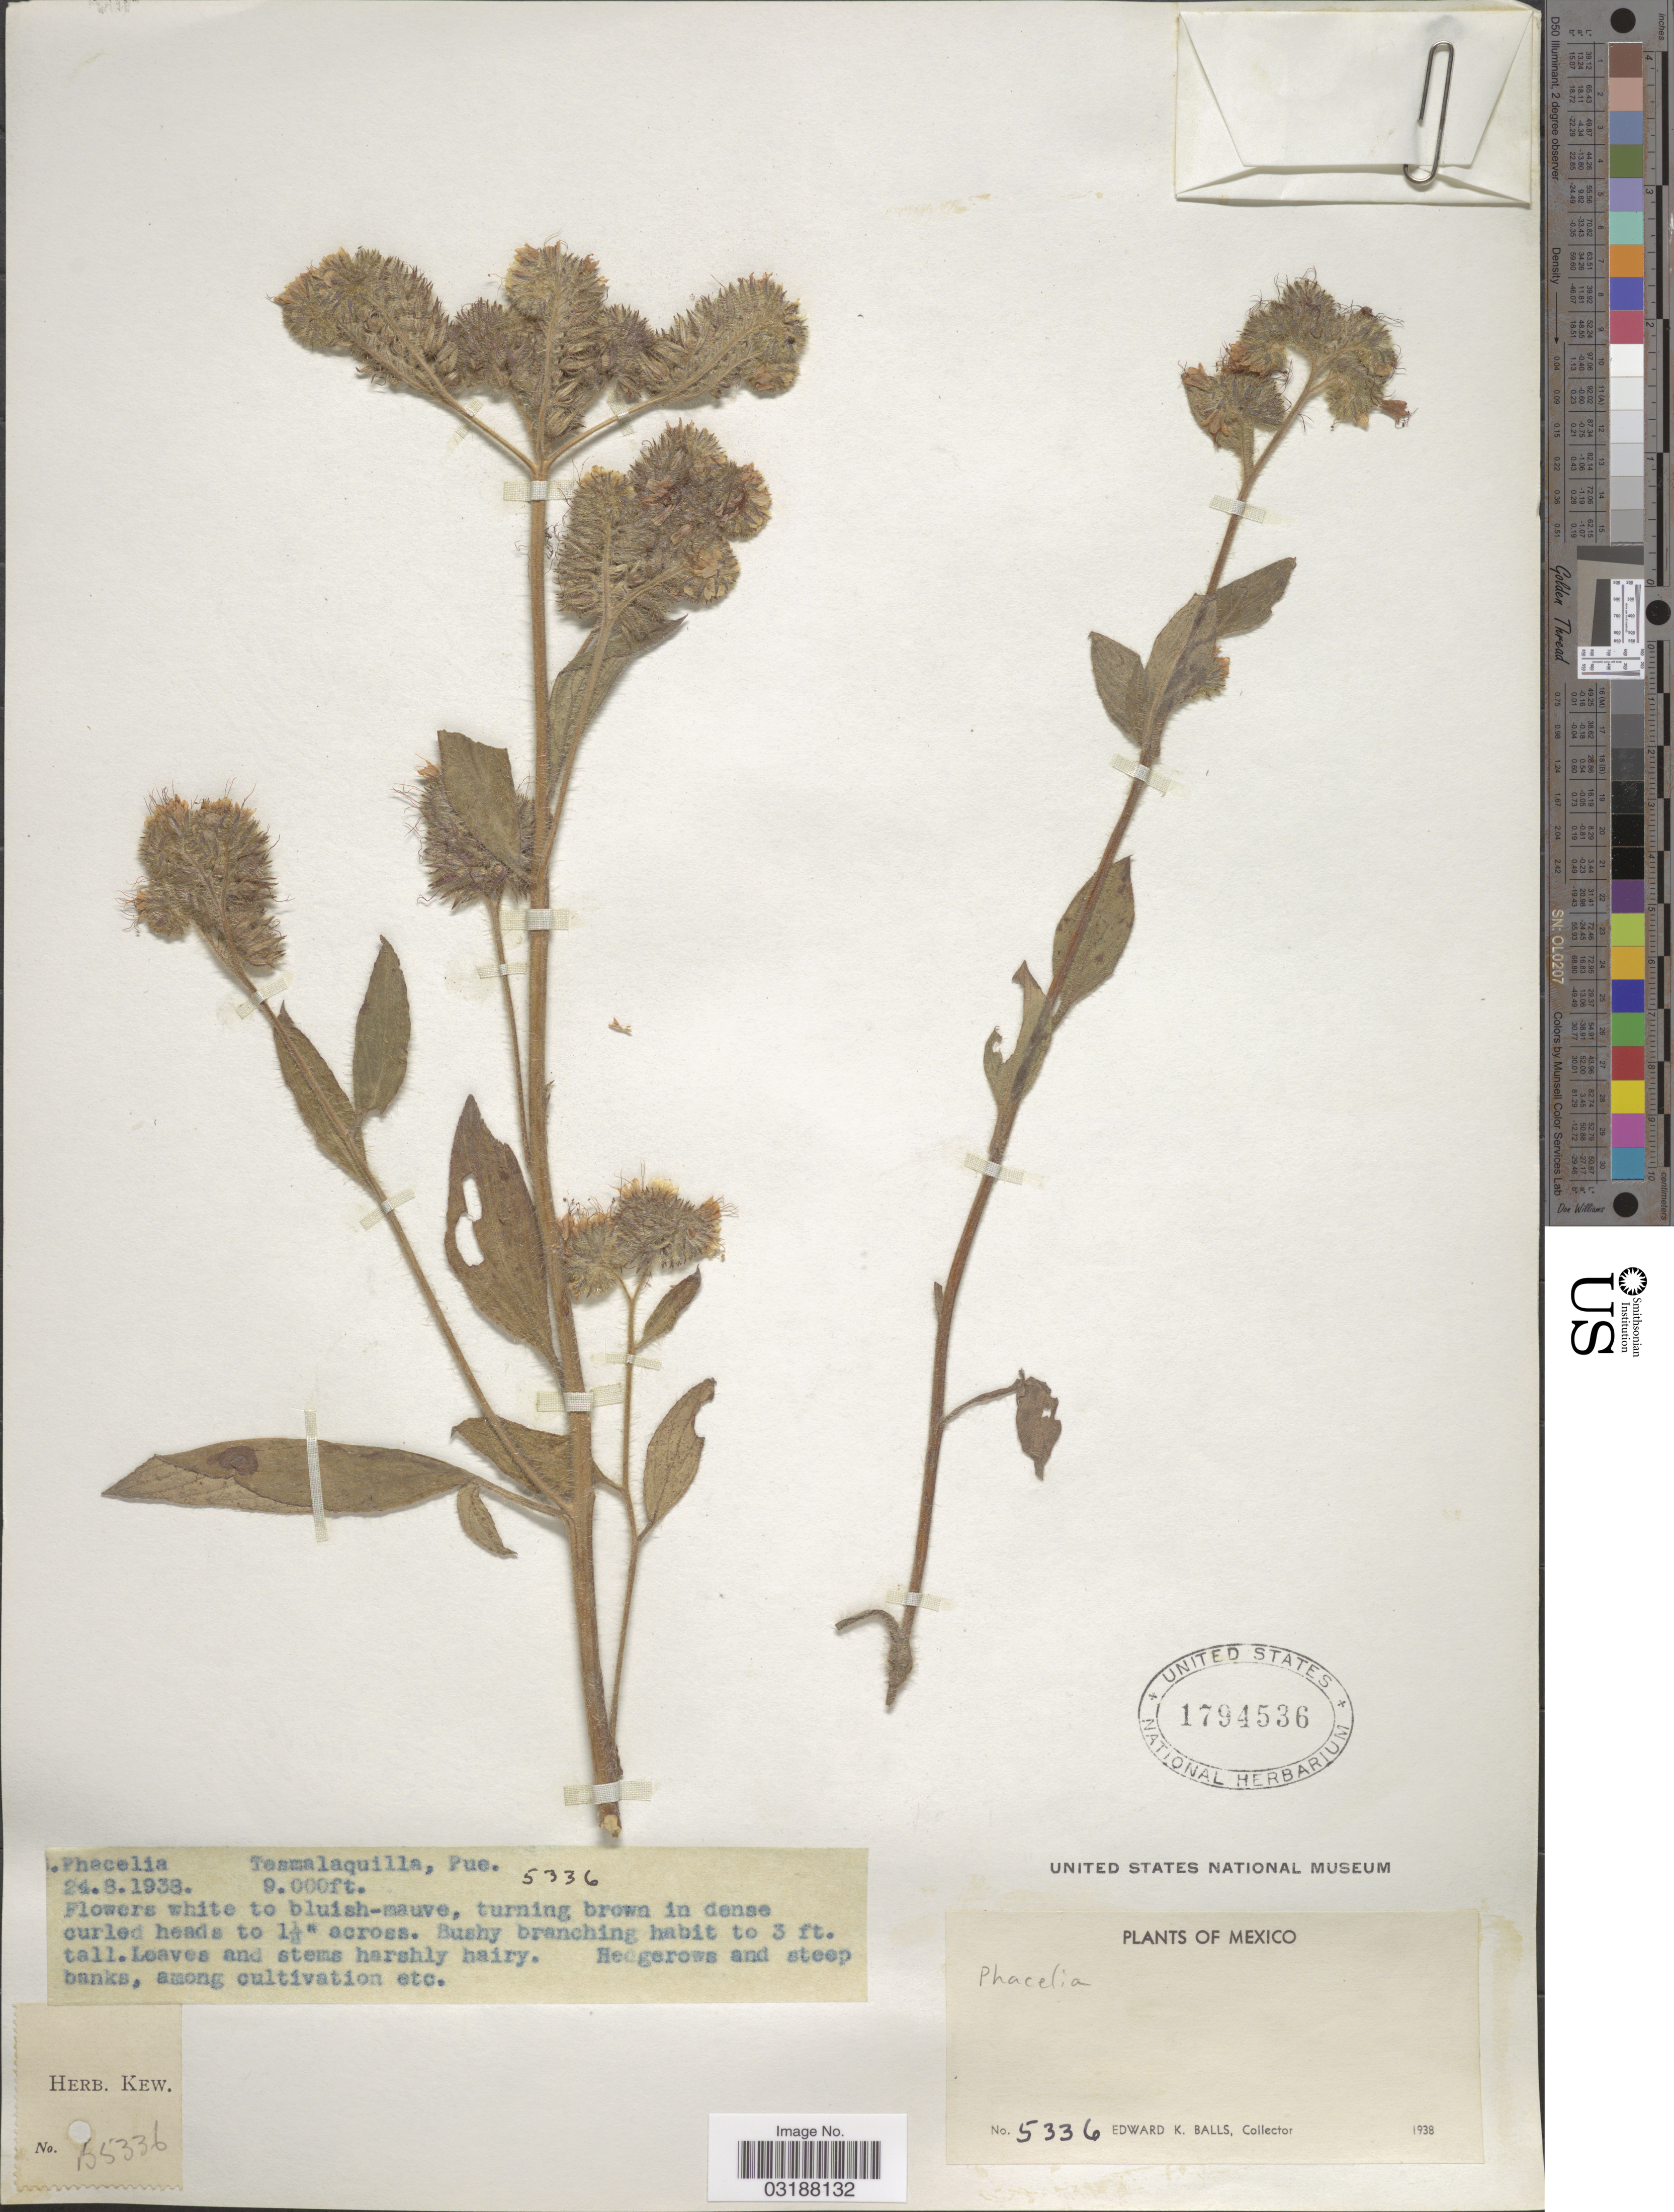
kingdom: Plantae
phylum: Tracheophyta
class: Magnoliopsida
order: Boraginales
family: Hydrophyllaceae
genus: Phacelia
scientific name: Phacelia sp.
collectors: E. K. Balls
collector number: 5336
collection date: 1938-08-24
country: Mexico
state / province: Puebla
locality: Tesmalaquilla, Pue.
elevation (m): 2743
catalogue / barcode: US 1794536